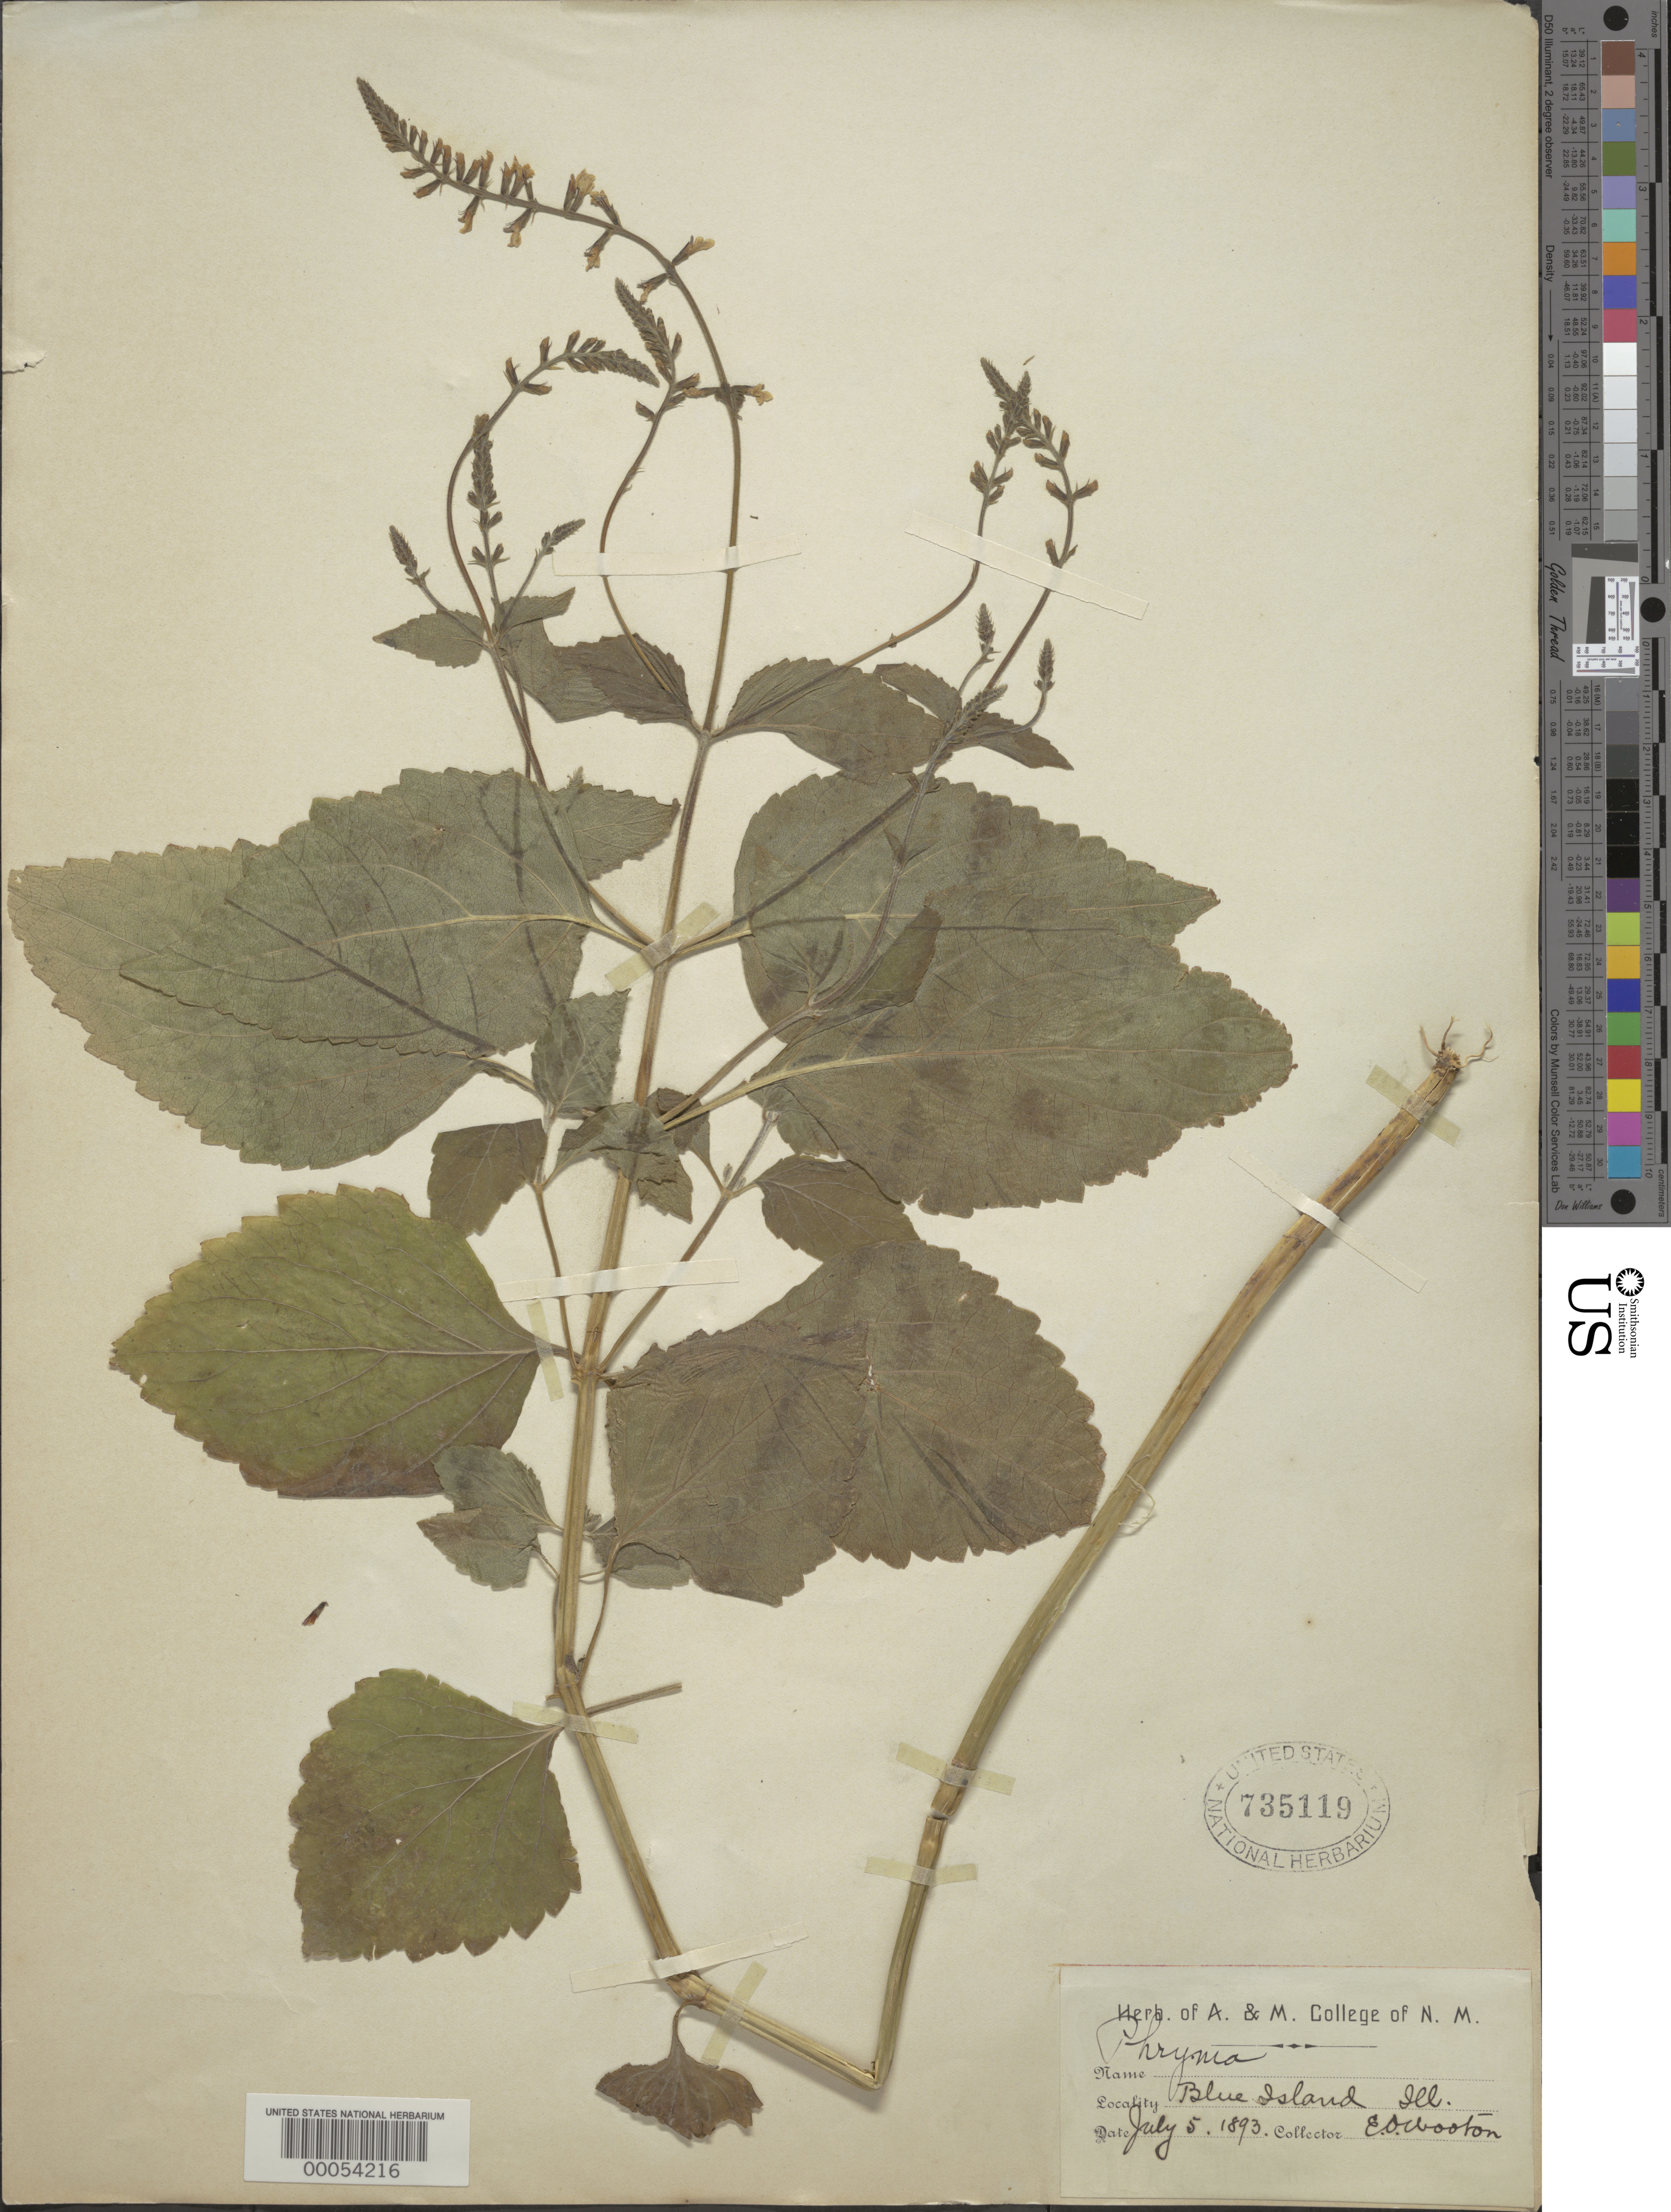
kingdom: Plantae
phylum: Tracheophyta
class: Magnoliopsida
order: Lamiales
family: Phrymaceae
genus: Phryma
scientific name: Phryma leptostachya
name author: L.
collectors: E. O. Wooton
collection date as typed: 05 Jul 1893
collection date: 1893-07-05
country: United States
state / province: Illinois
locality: Blue island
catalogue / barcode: US 735119